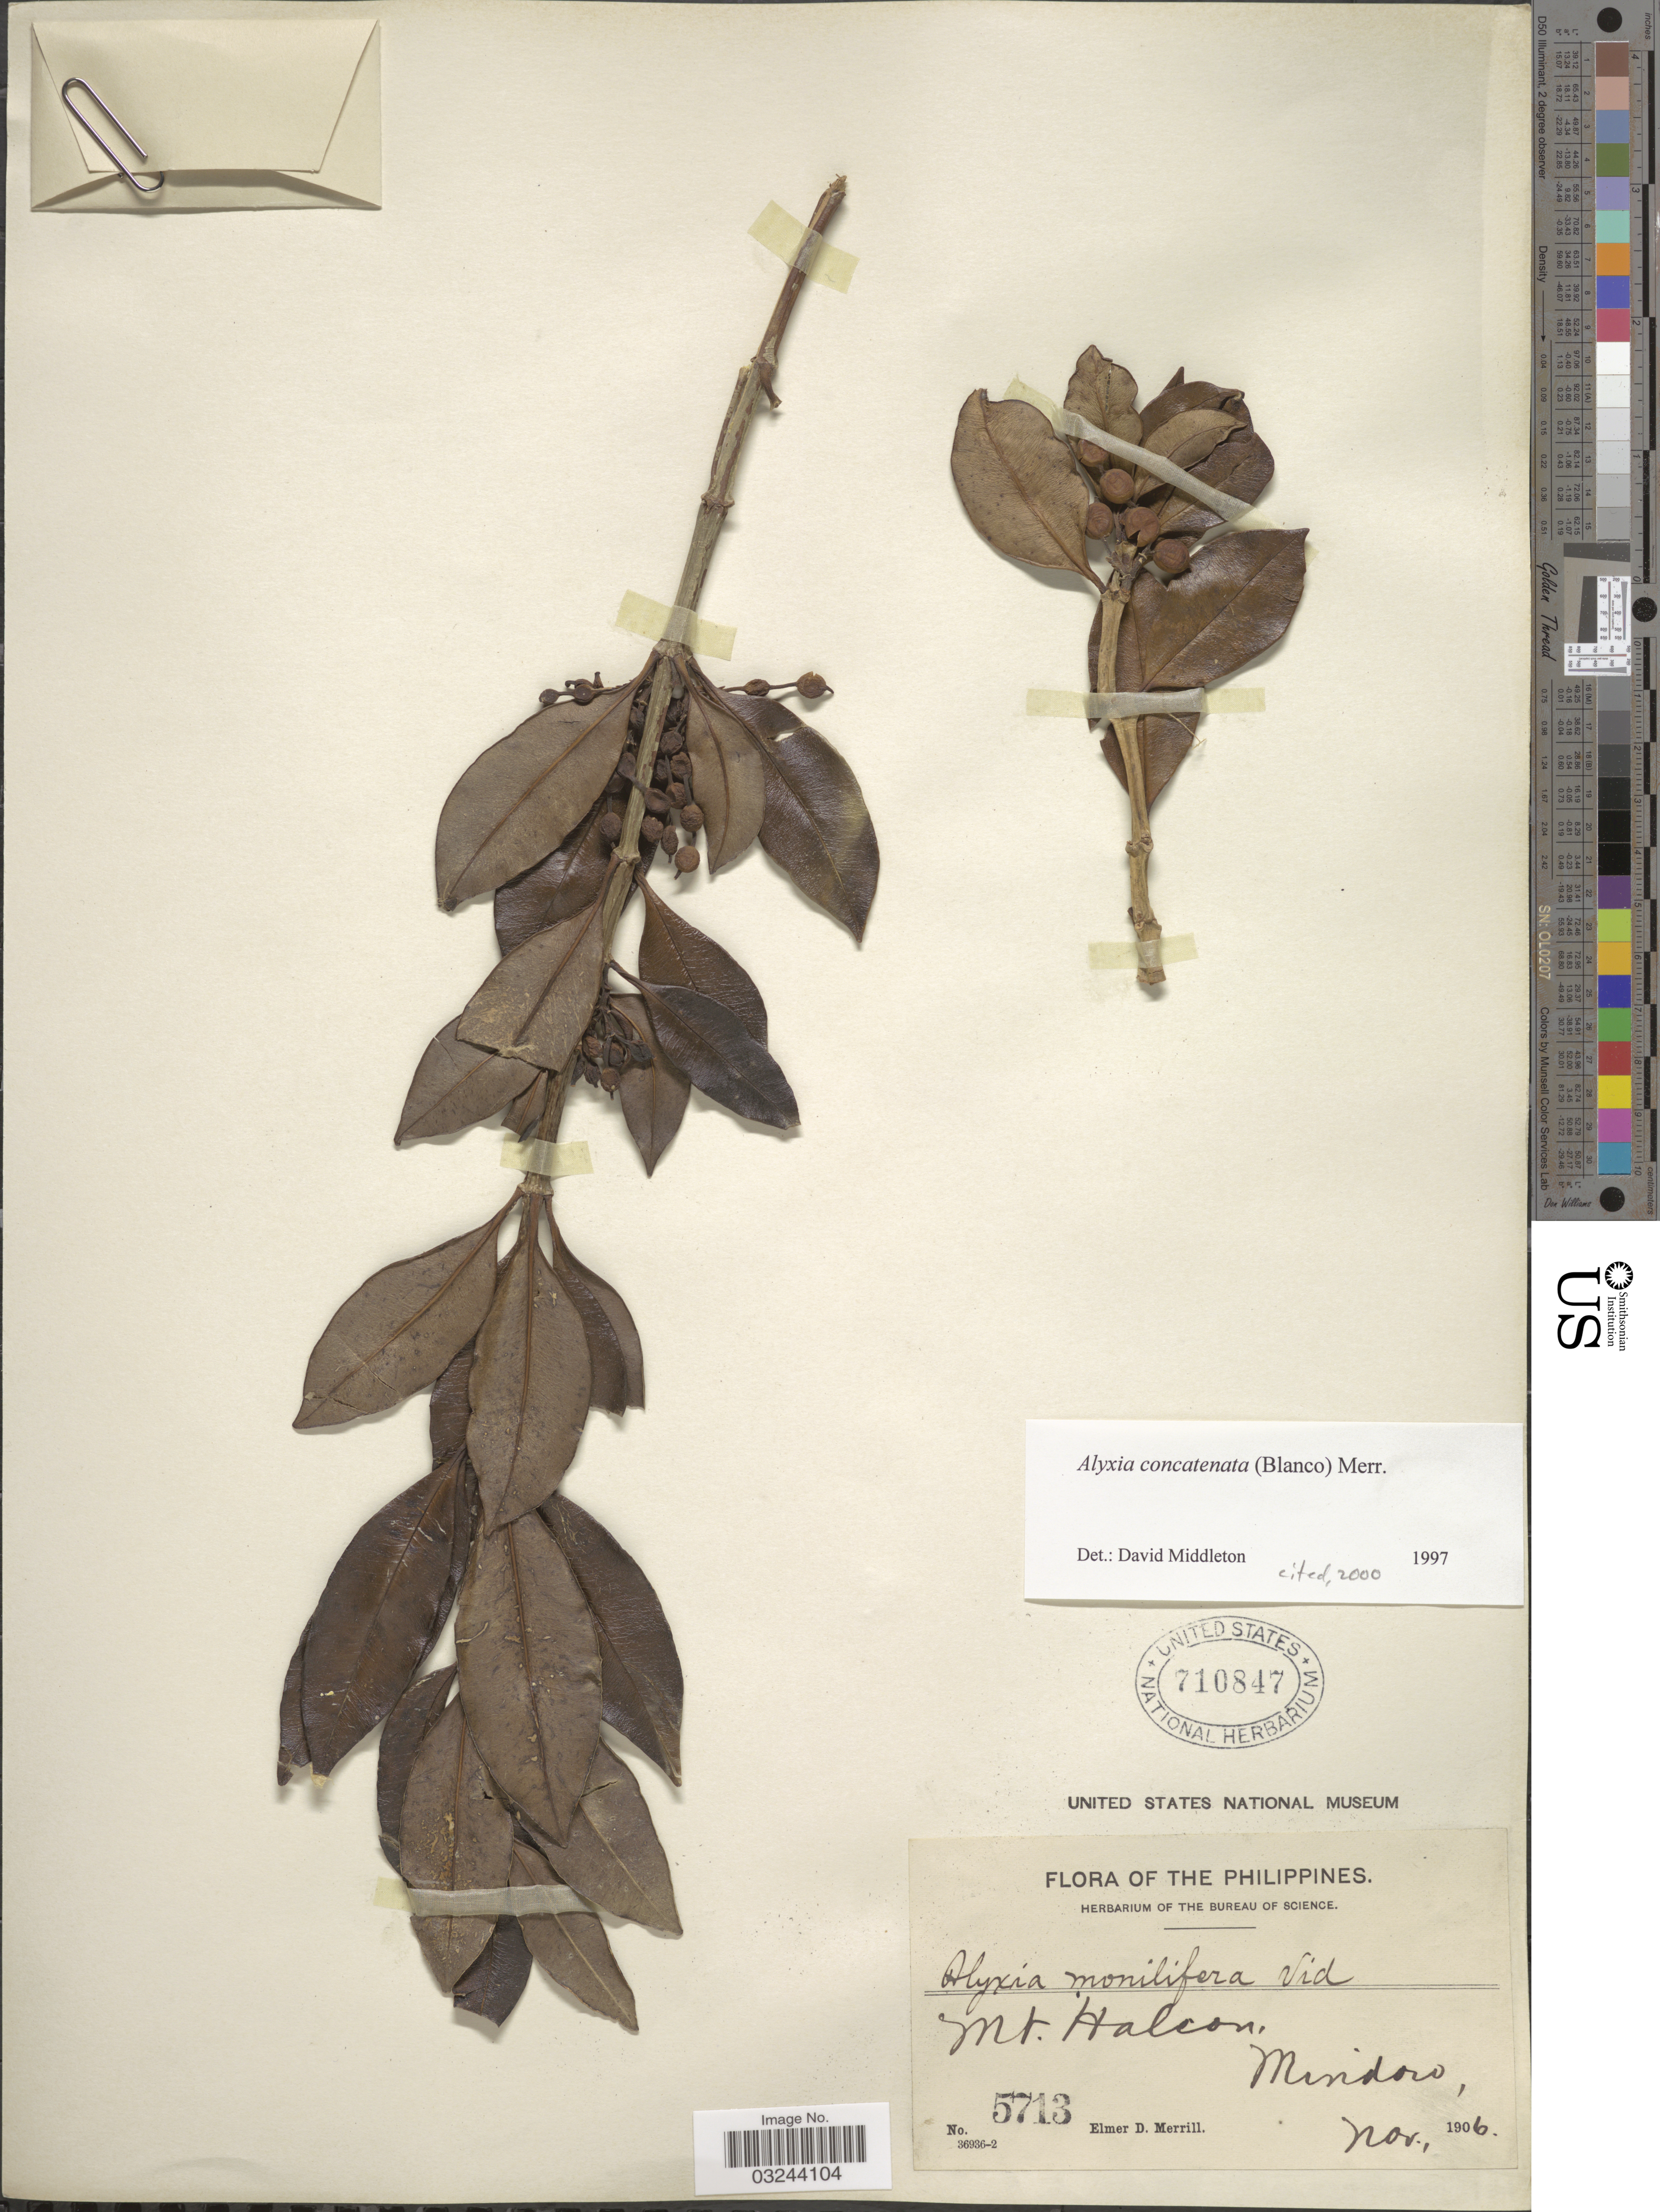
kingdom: Plantae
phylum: Tracheophyta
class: Magnoliopsida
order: Gentianales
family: Apocynaceae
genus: Alyxia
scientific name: Alyxia concatenata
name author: (Blanco) Merr.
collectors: E. D. Merrill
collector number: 5713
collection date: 1906-11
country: Philippines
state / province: Mimaropa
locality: Mt. Halcon, Mindoro.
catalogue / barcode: US 710847